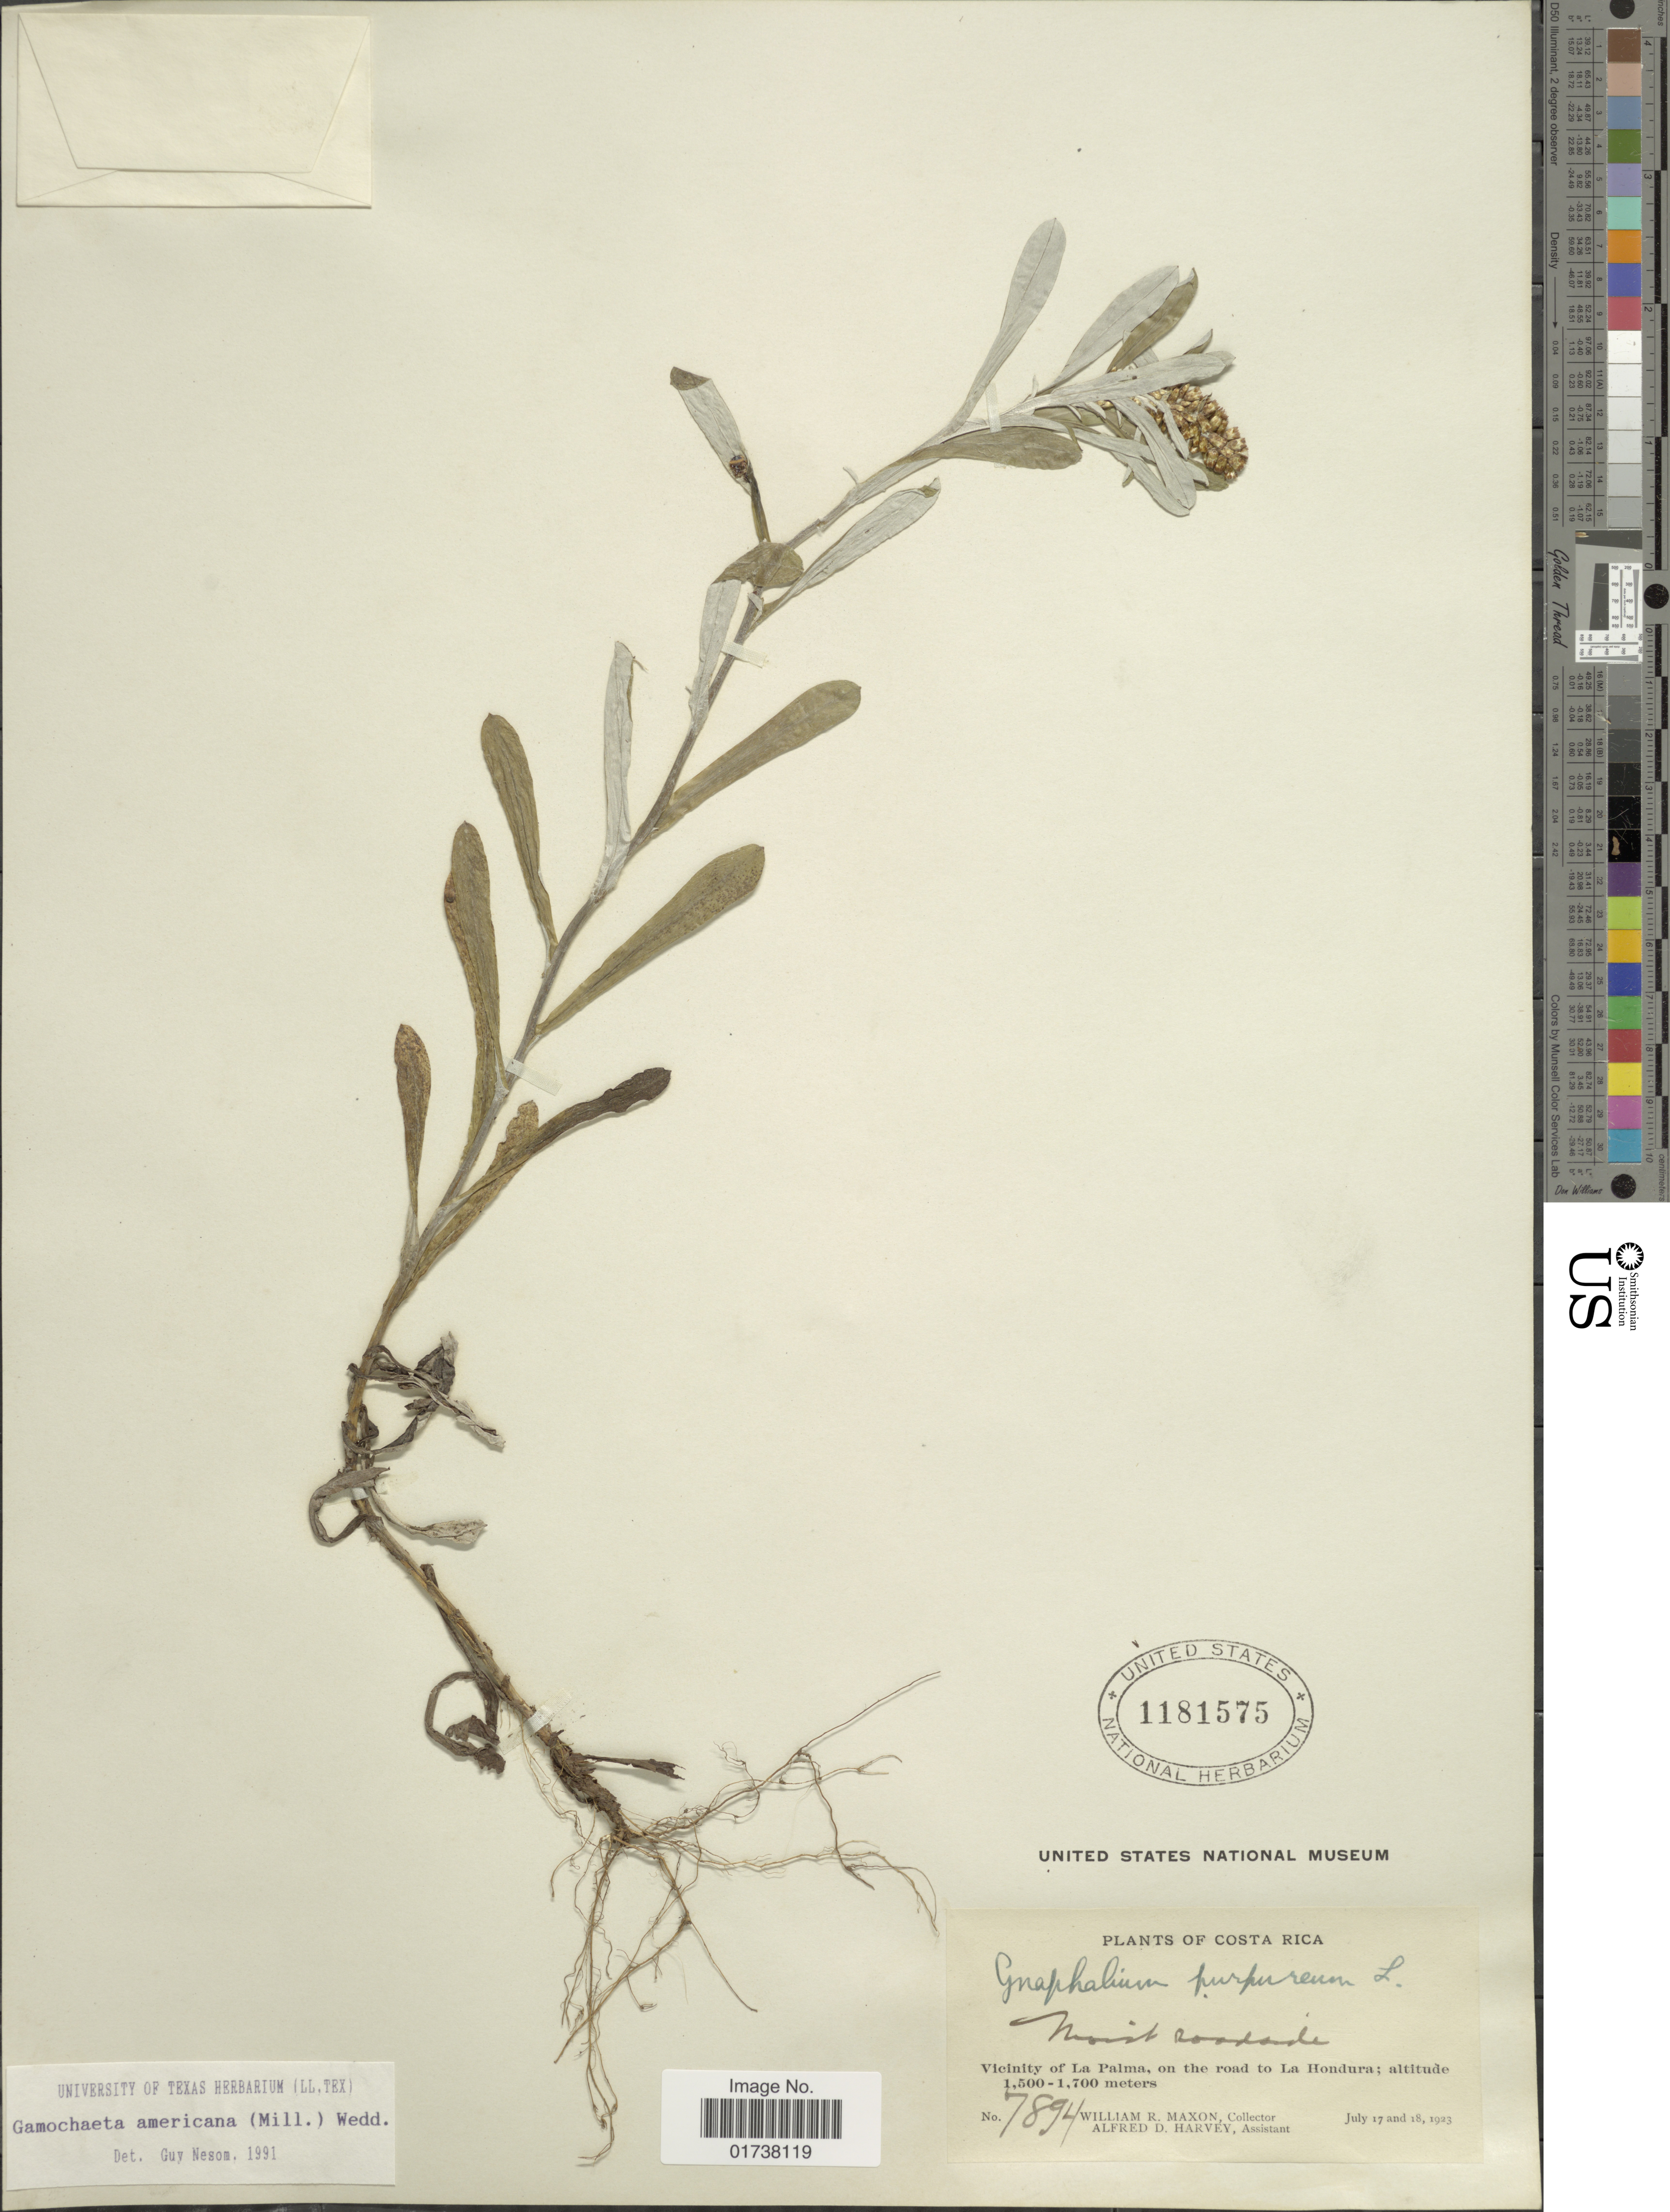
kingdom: Plantae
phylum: Tracheophyta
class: Magnoliopsida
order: Asterales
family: Asteraceae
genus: Gamochaeta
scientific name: Gamochaeta americana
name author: (Mill.) Wedd.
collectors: W. R. Maxon & A. D. Harvey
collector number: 7894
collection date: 1923-07-17/1923-07-18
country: Honduras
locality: Vicinity of La Palma, on the road to La Hondura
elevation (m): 1500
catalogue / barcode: US 1181575